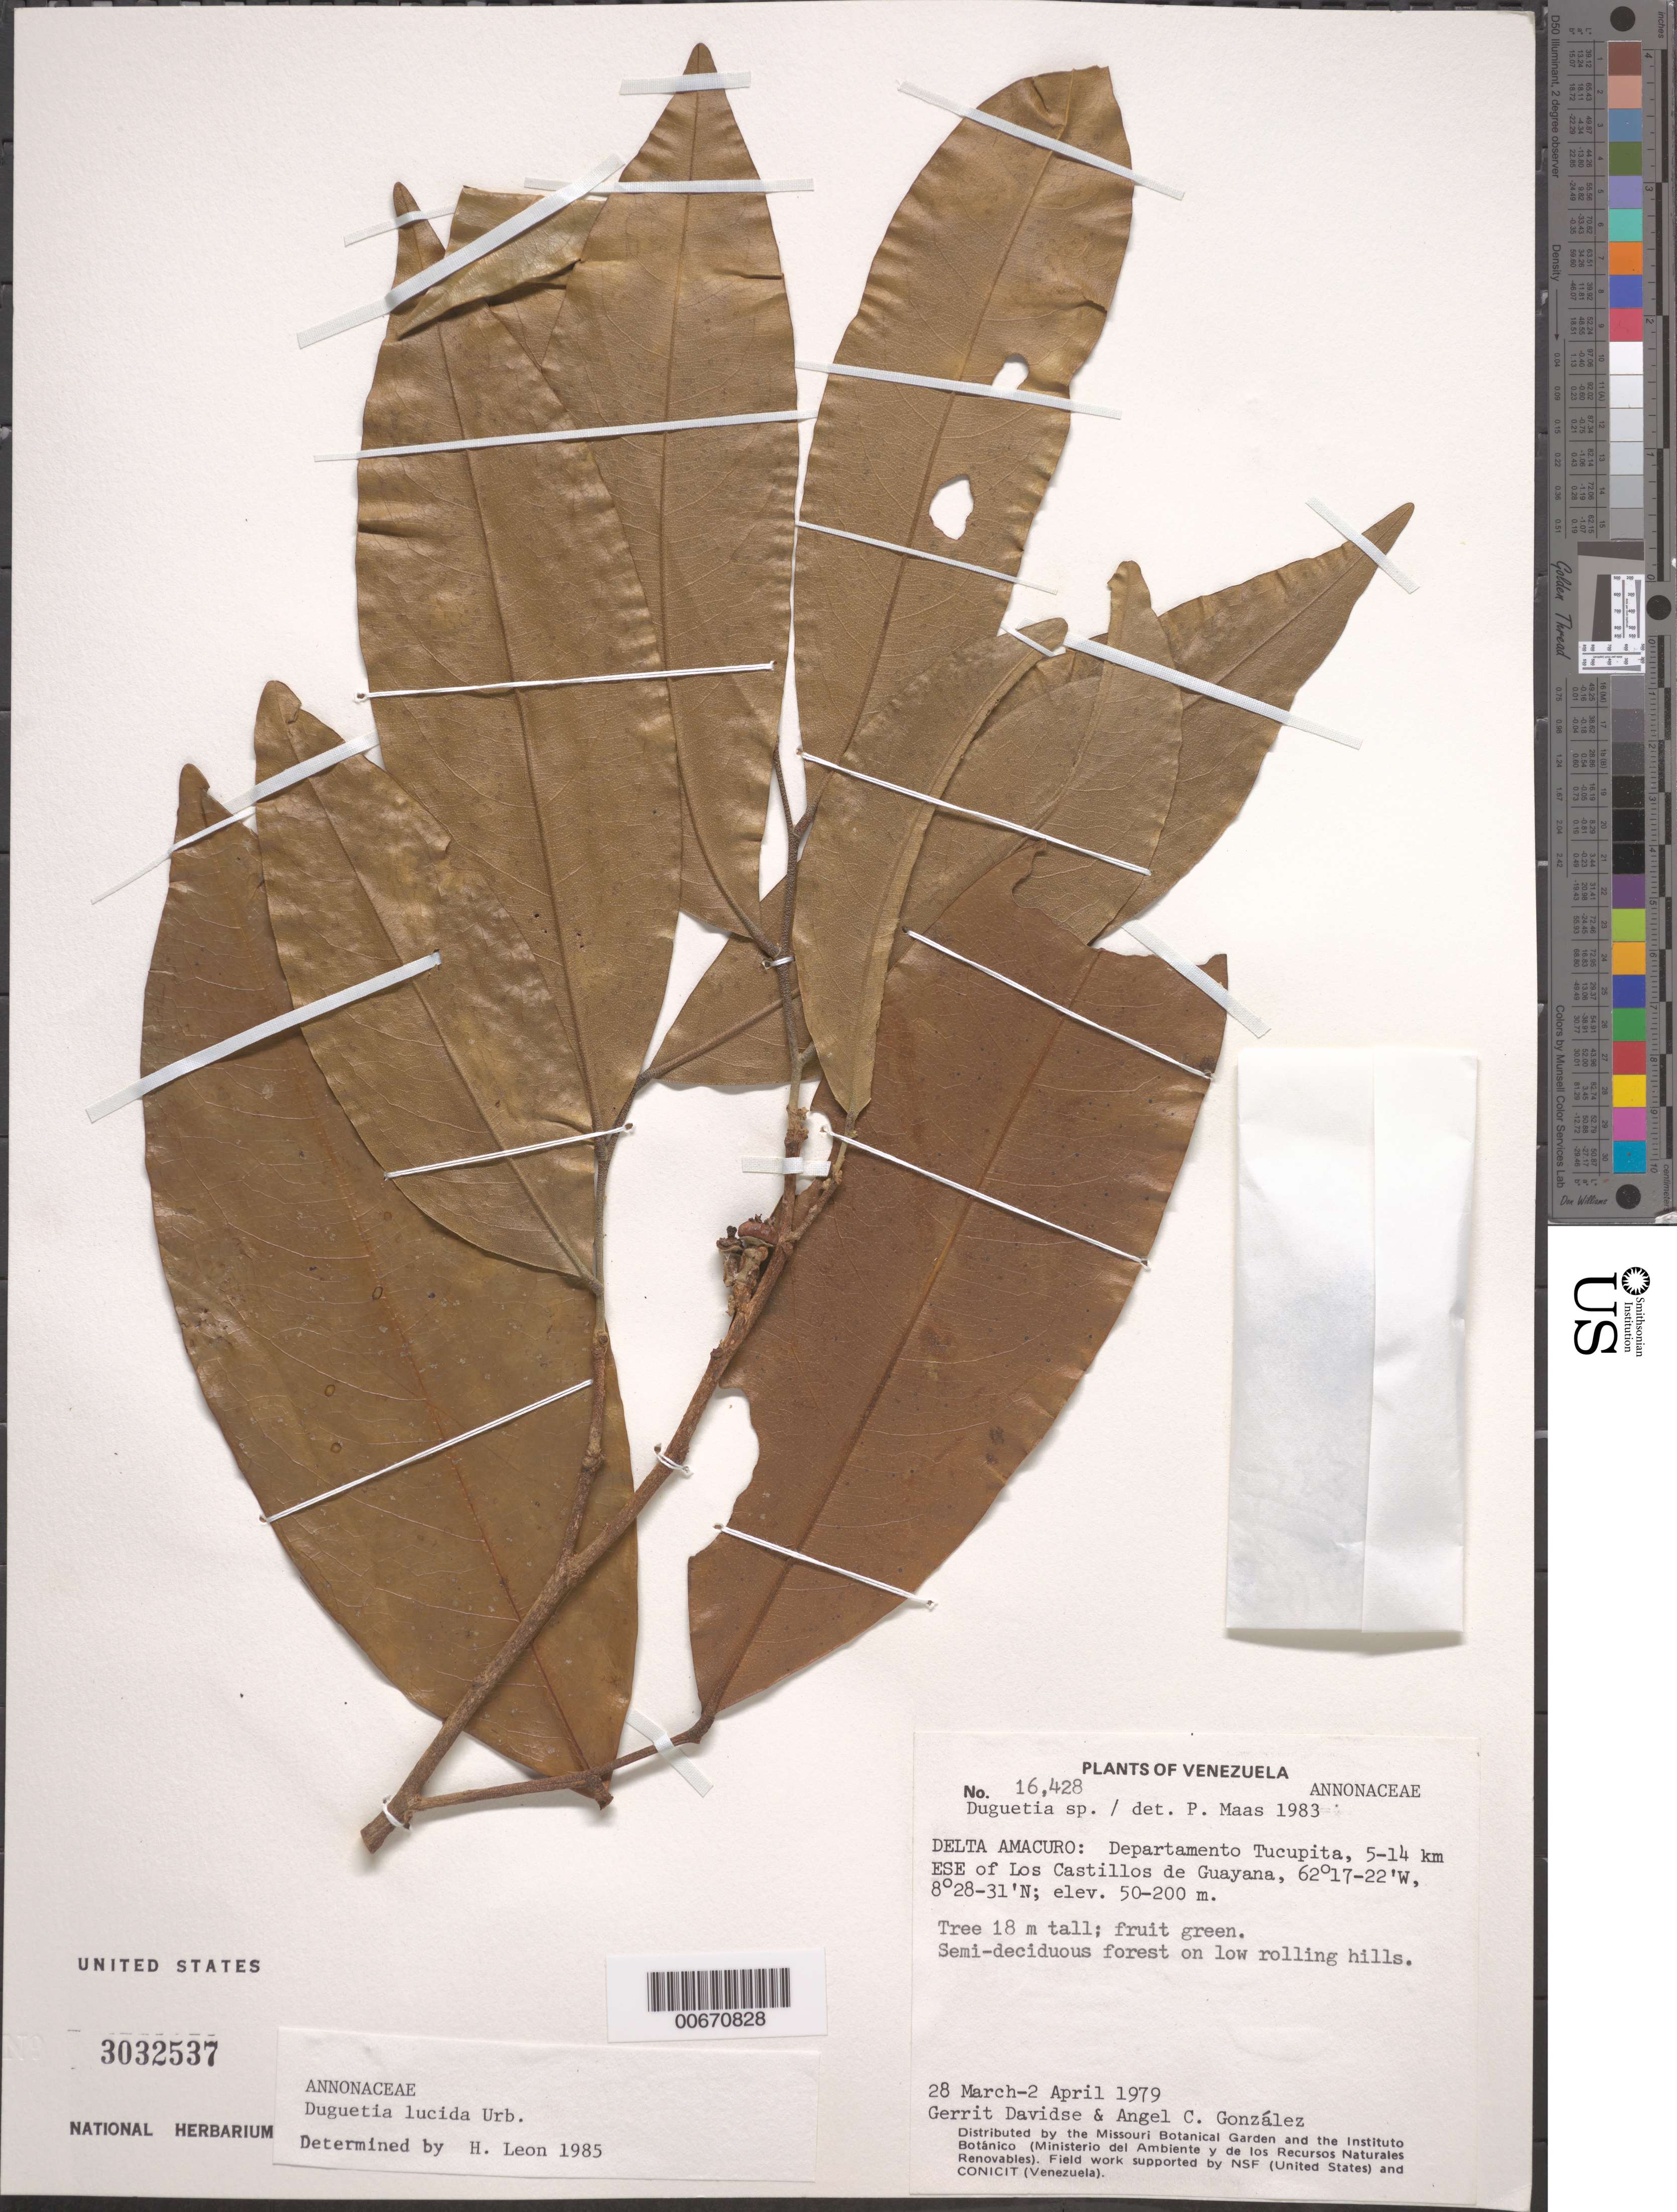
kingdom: Plantae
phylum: Tracheophyta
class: Magnoliopsida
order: Magnoliales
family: Annonaceae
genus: Duguetia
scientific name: Duguetia lucida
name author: Urb.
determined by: Leon, H.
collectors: G. Davidse & A. C. González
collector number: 16428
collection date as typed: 28-Mar-79 to 2-Apr-79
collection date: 1979-03-28/1979-04-02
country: Venezuela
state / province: Delta Amacuro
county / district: Tucupita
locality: Los Castillos de Guayana, 5-14 km ESE of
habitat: Semi-deciduous forest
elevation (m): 50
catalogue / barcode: US 3032537